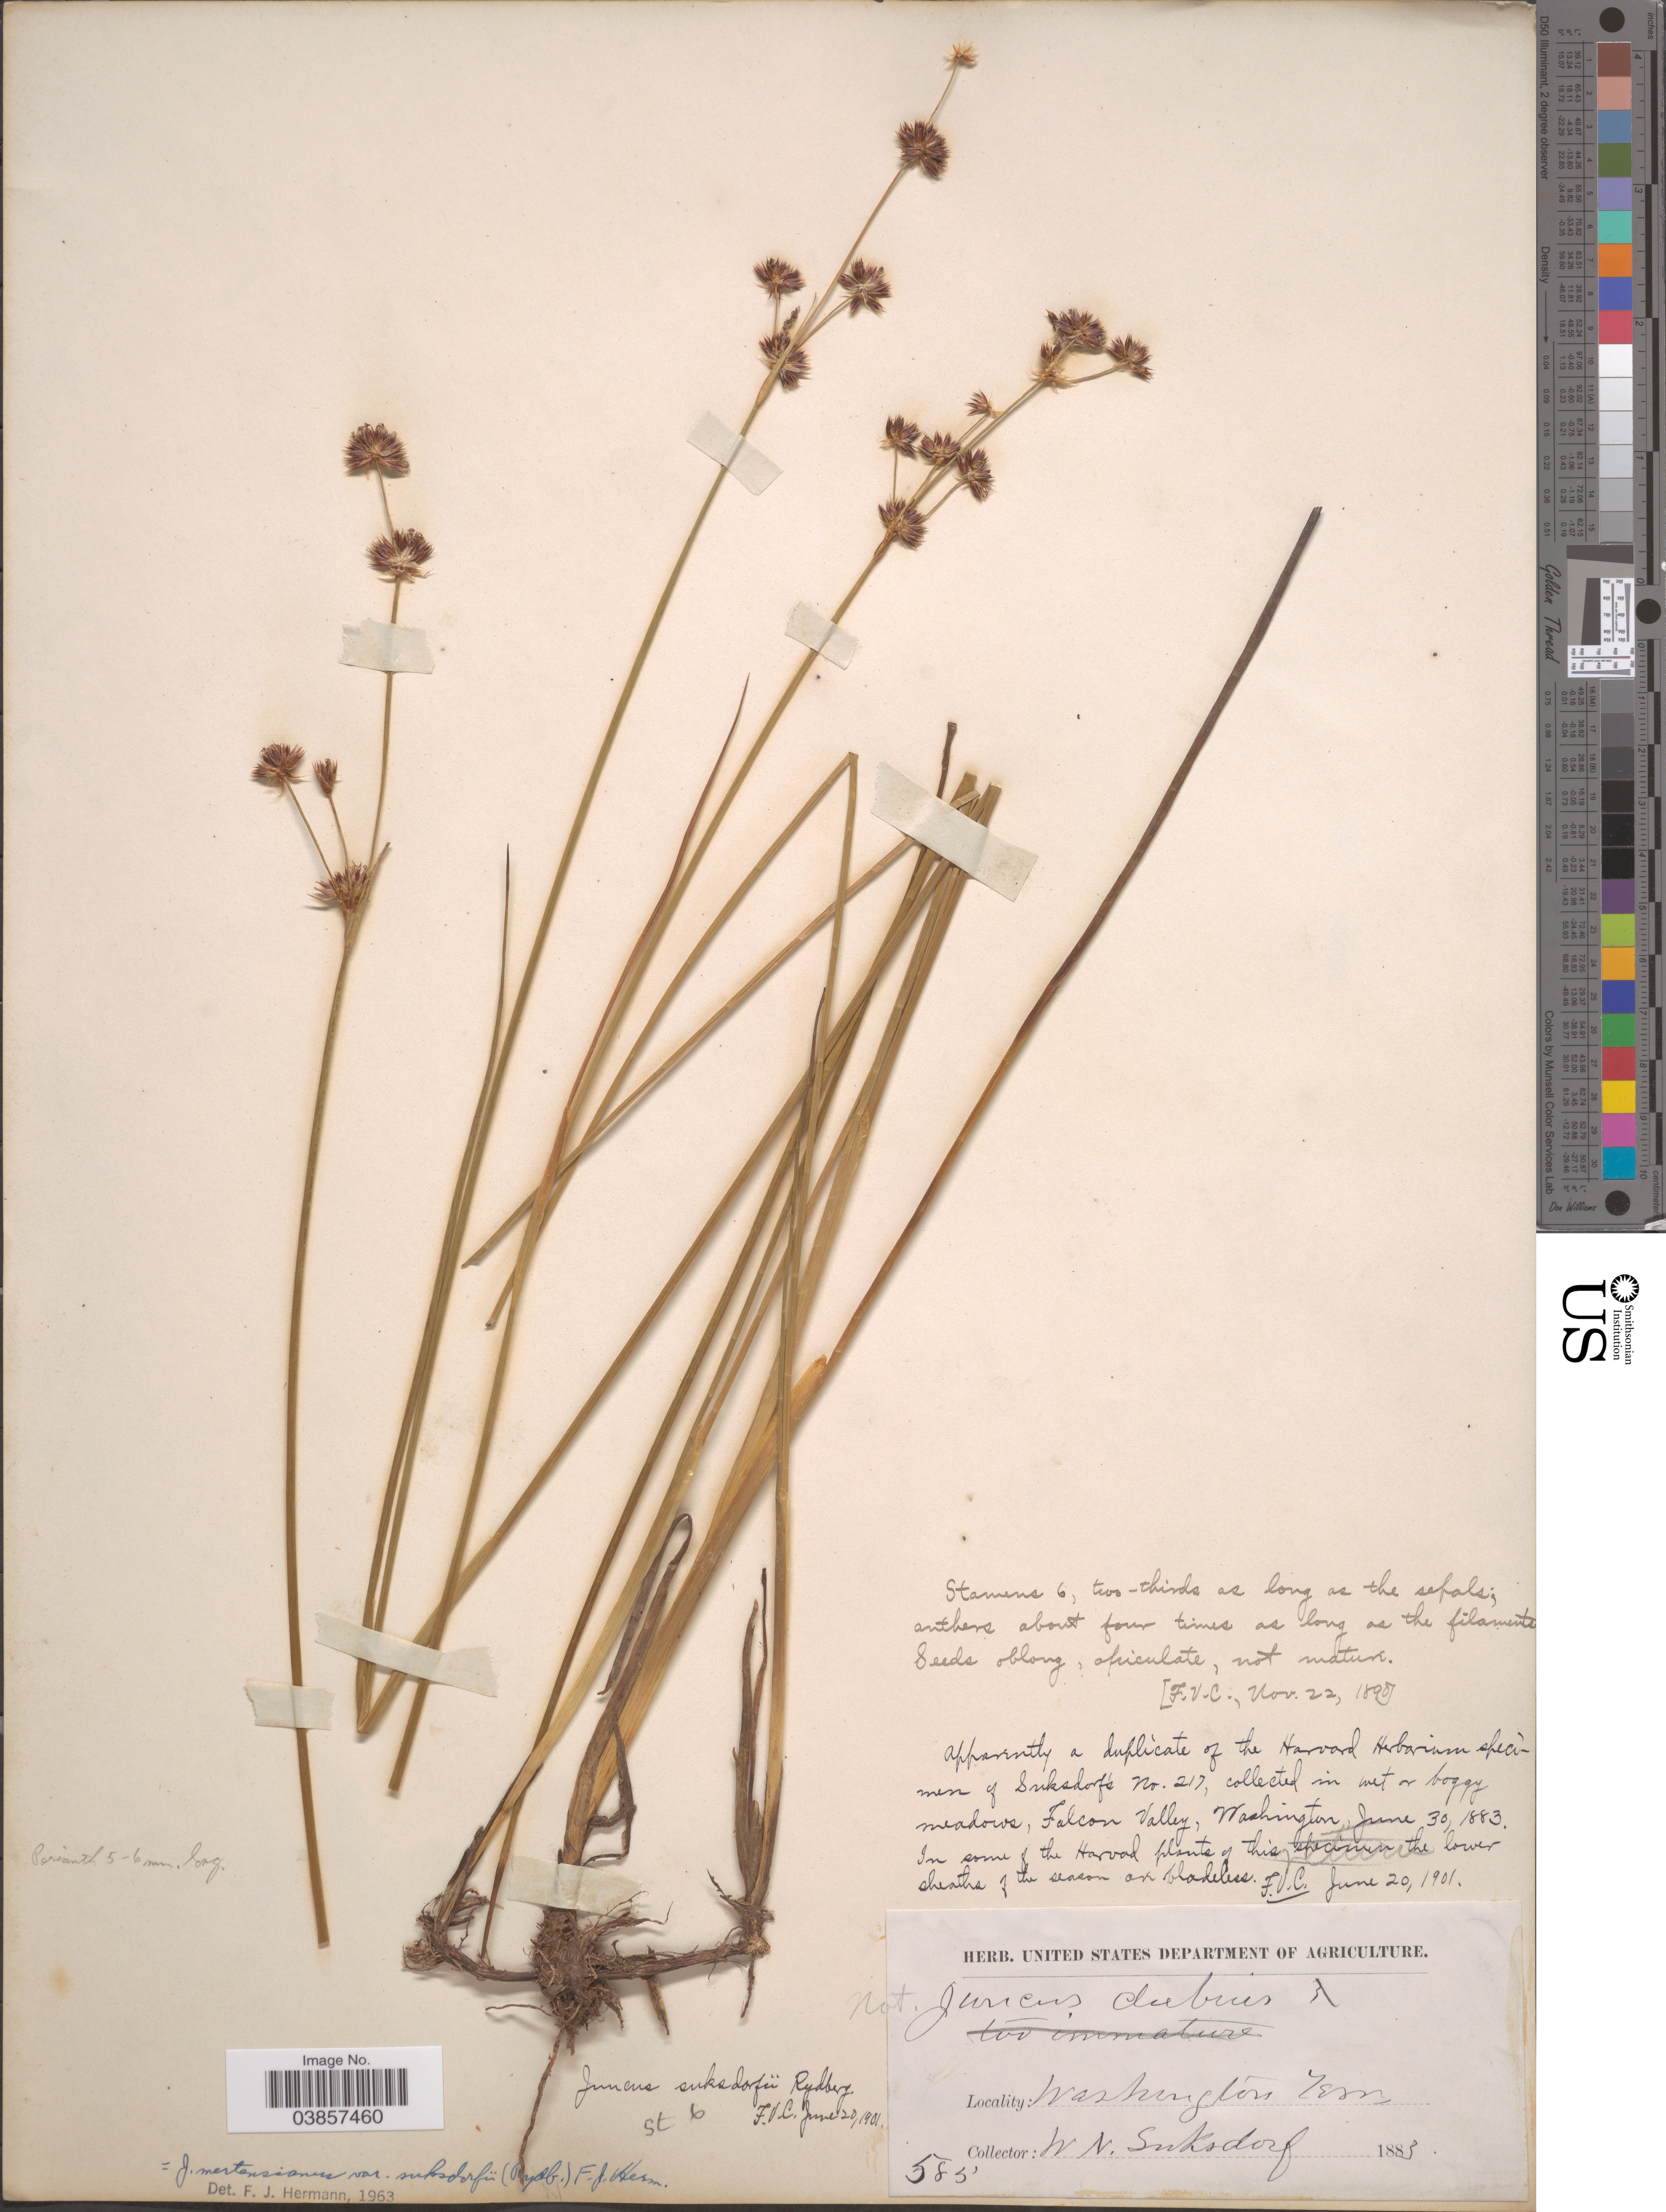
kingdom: Plantae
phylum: Tracheophyta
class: Liliopsida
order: Poales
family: Juncaceae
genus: Juncus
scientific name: Juncus suksdorfii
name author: Rydb.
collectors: W. N. Suksdorf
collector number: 585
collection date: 1883-06-30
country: United States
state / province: Washington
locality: Falcon Valley. Washington Terr.